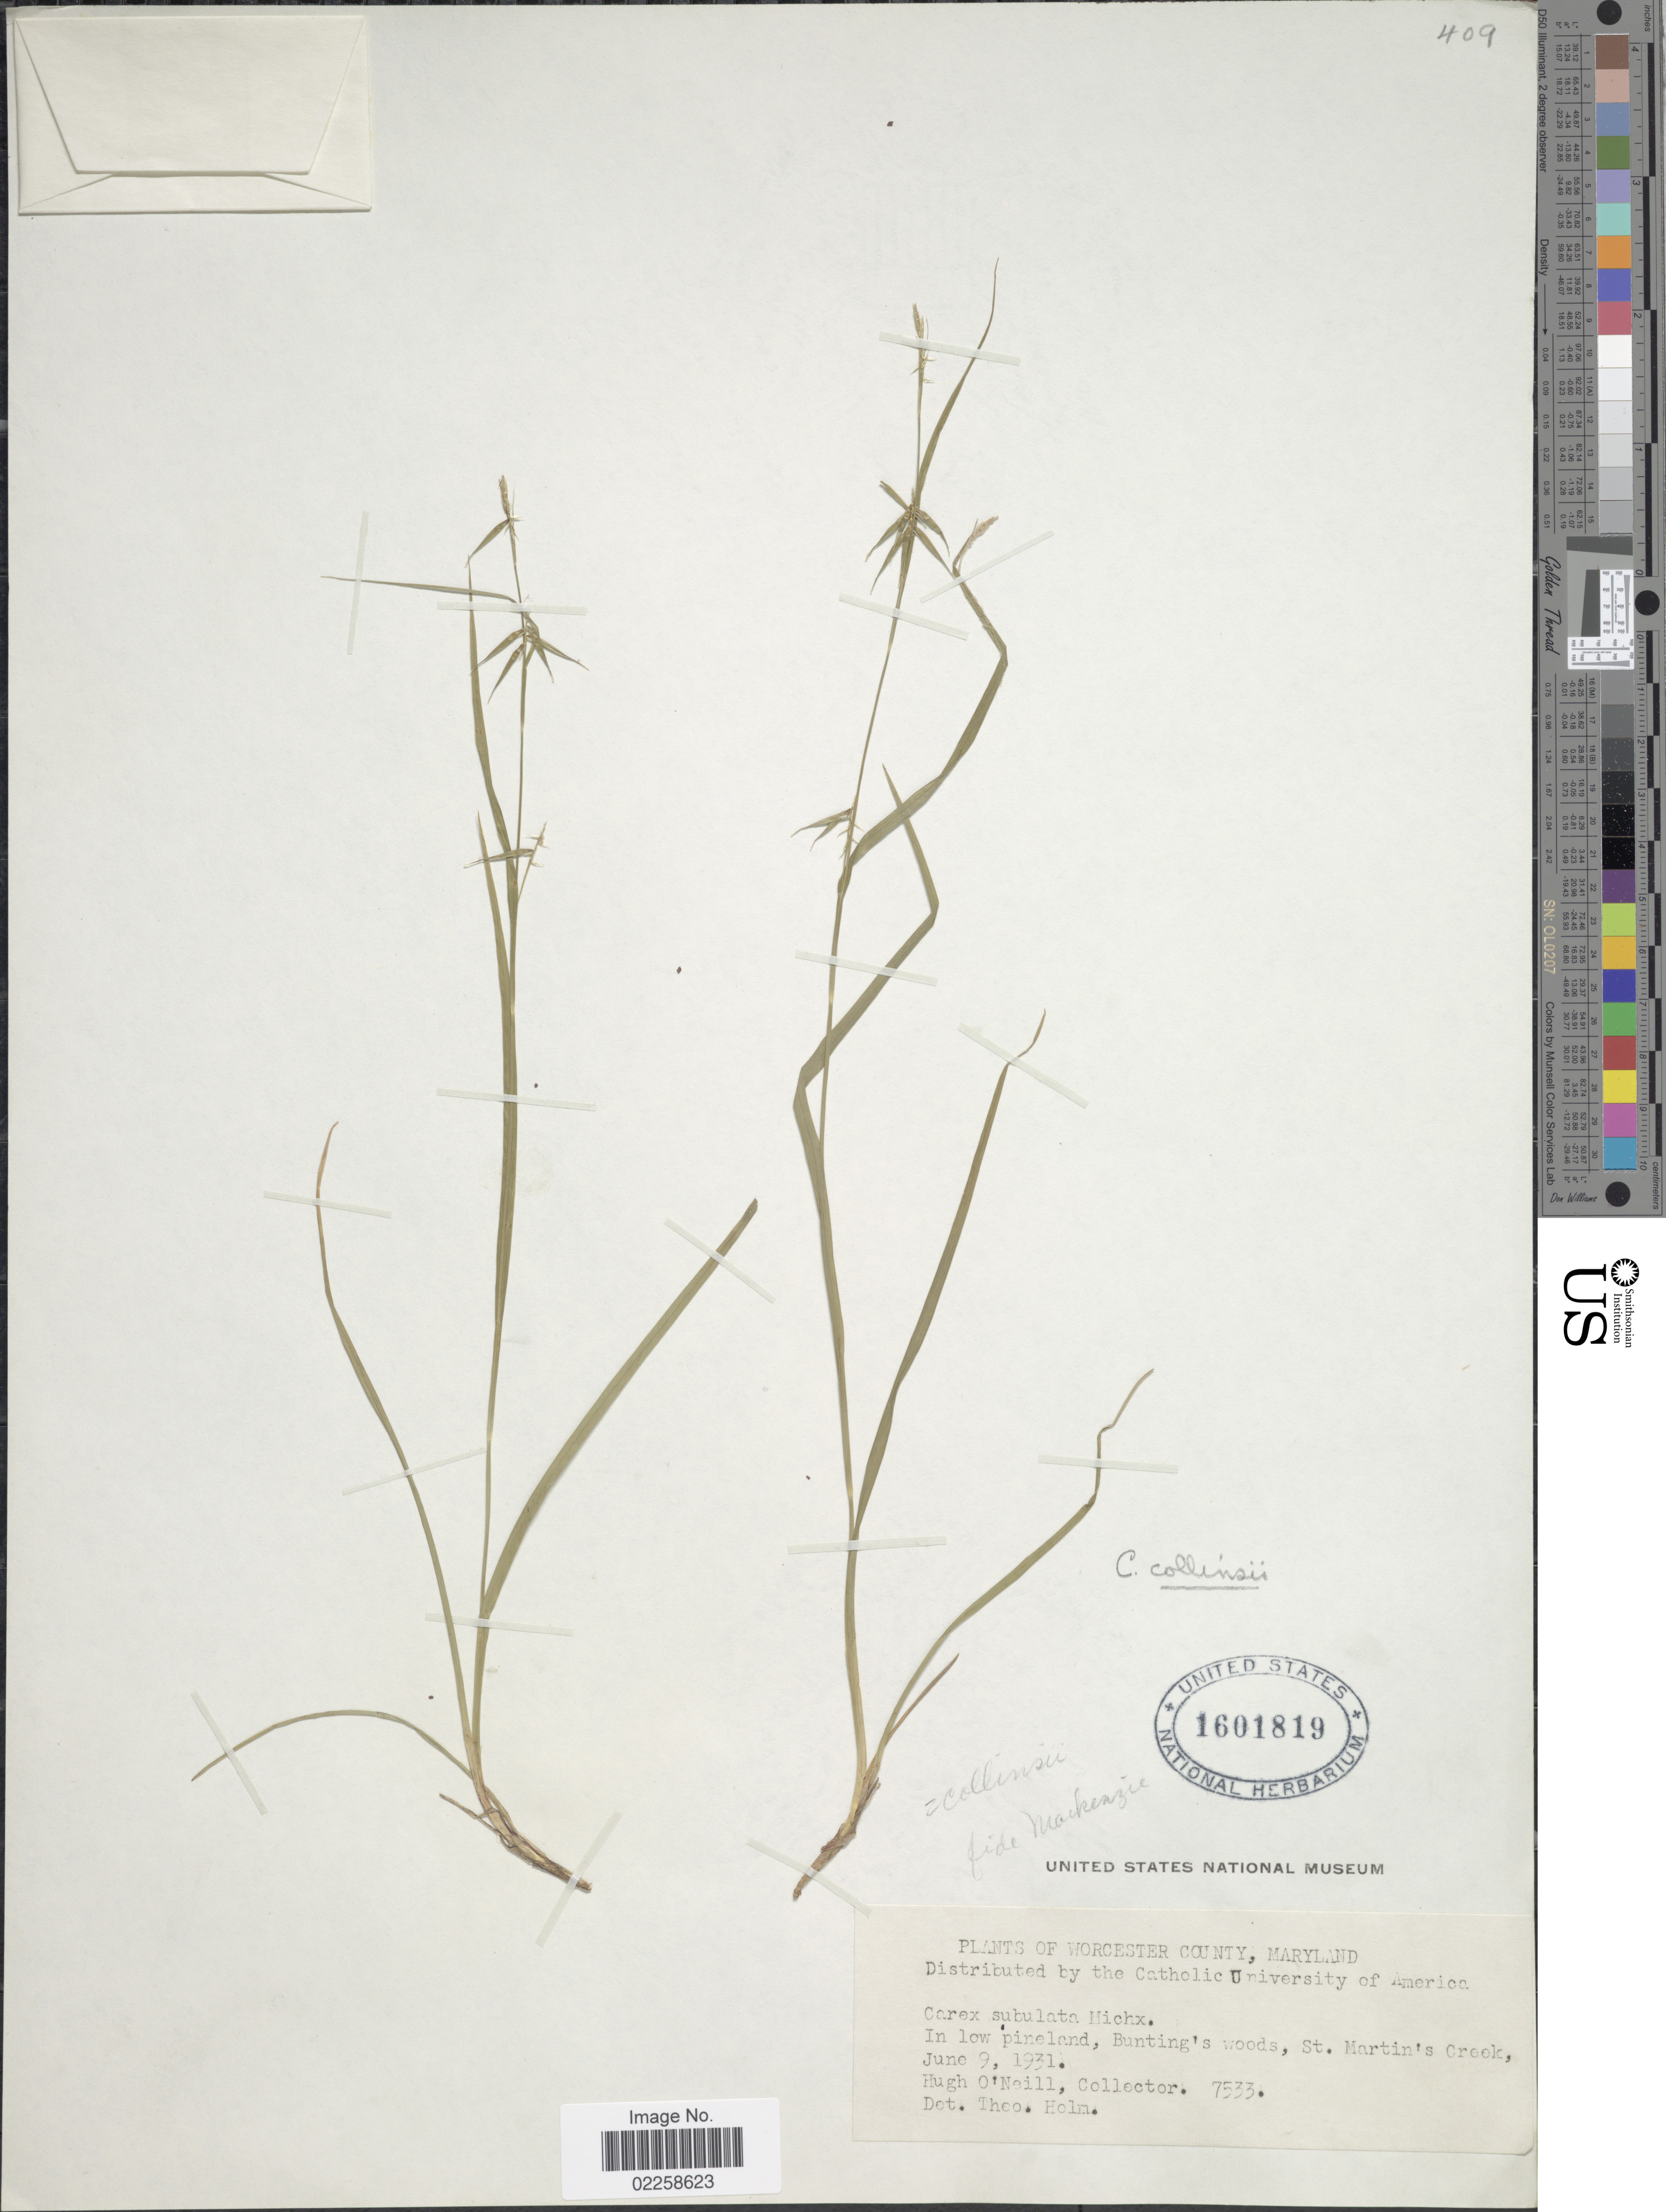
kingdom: Plantae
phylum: Tracheophyta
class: Liliopsida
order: Poales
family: Cyperaceae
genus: Carex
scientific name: Carex collinsii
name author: Nutt.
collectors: H. O'Neill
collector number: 7533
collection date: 1931-06-09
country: United States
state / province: Maryland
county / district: Worcester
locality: Worcester County, Maryland, In low pineland, Bunting's woods, St. Martin's Creek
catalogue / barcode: US 1601819